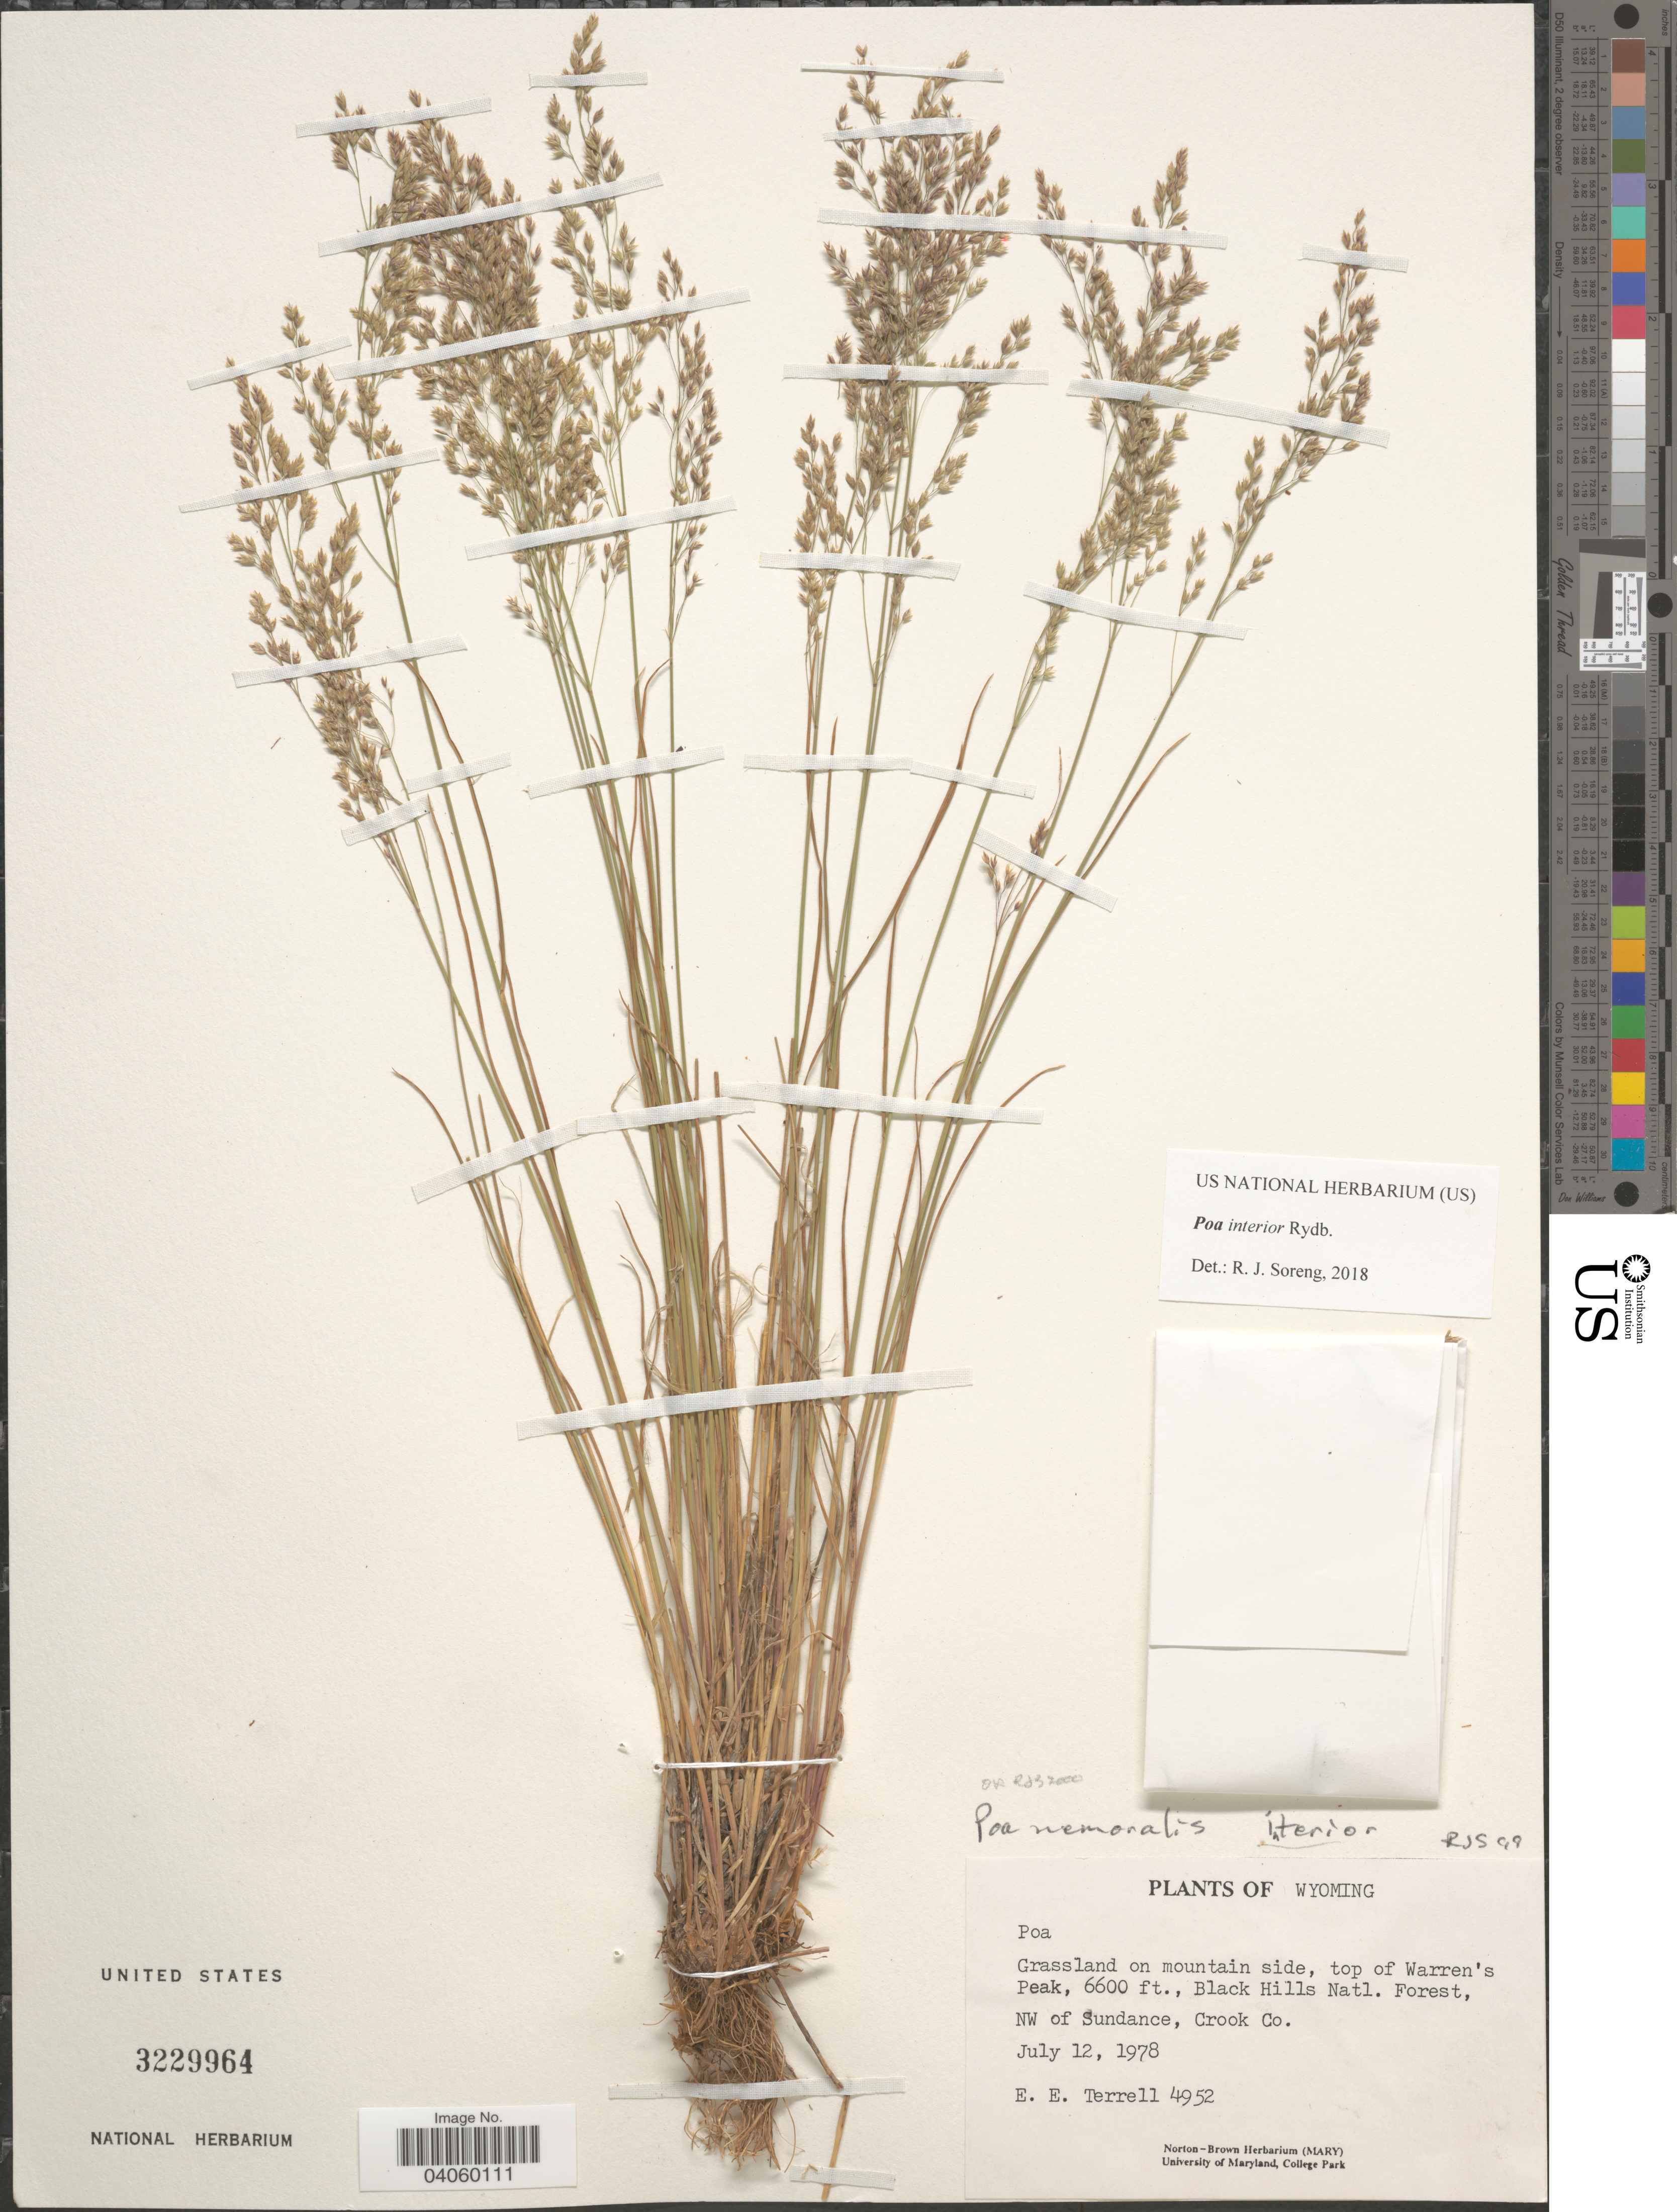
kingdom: Plantae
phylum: Tracheophyta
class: Liliopsida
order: Poales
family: Poaceae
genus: Poa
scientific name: Poa interior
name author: Rydb.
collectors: E. E. Terrell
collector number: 4952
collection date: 1978-07-12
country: United States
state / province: Wyoming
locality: Top of Warren's Peak, Black Hills Natl. Forest, NW of Sundance, Crook Co.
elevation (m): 2012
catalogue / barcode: US 3229964